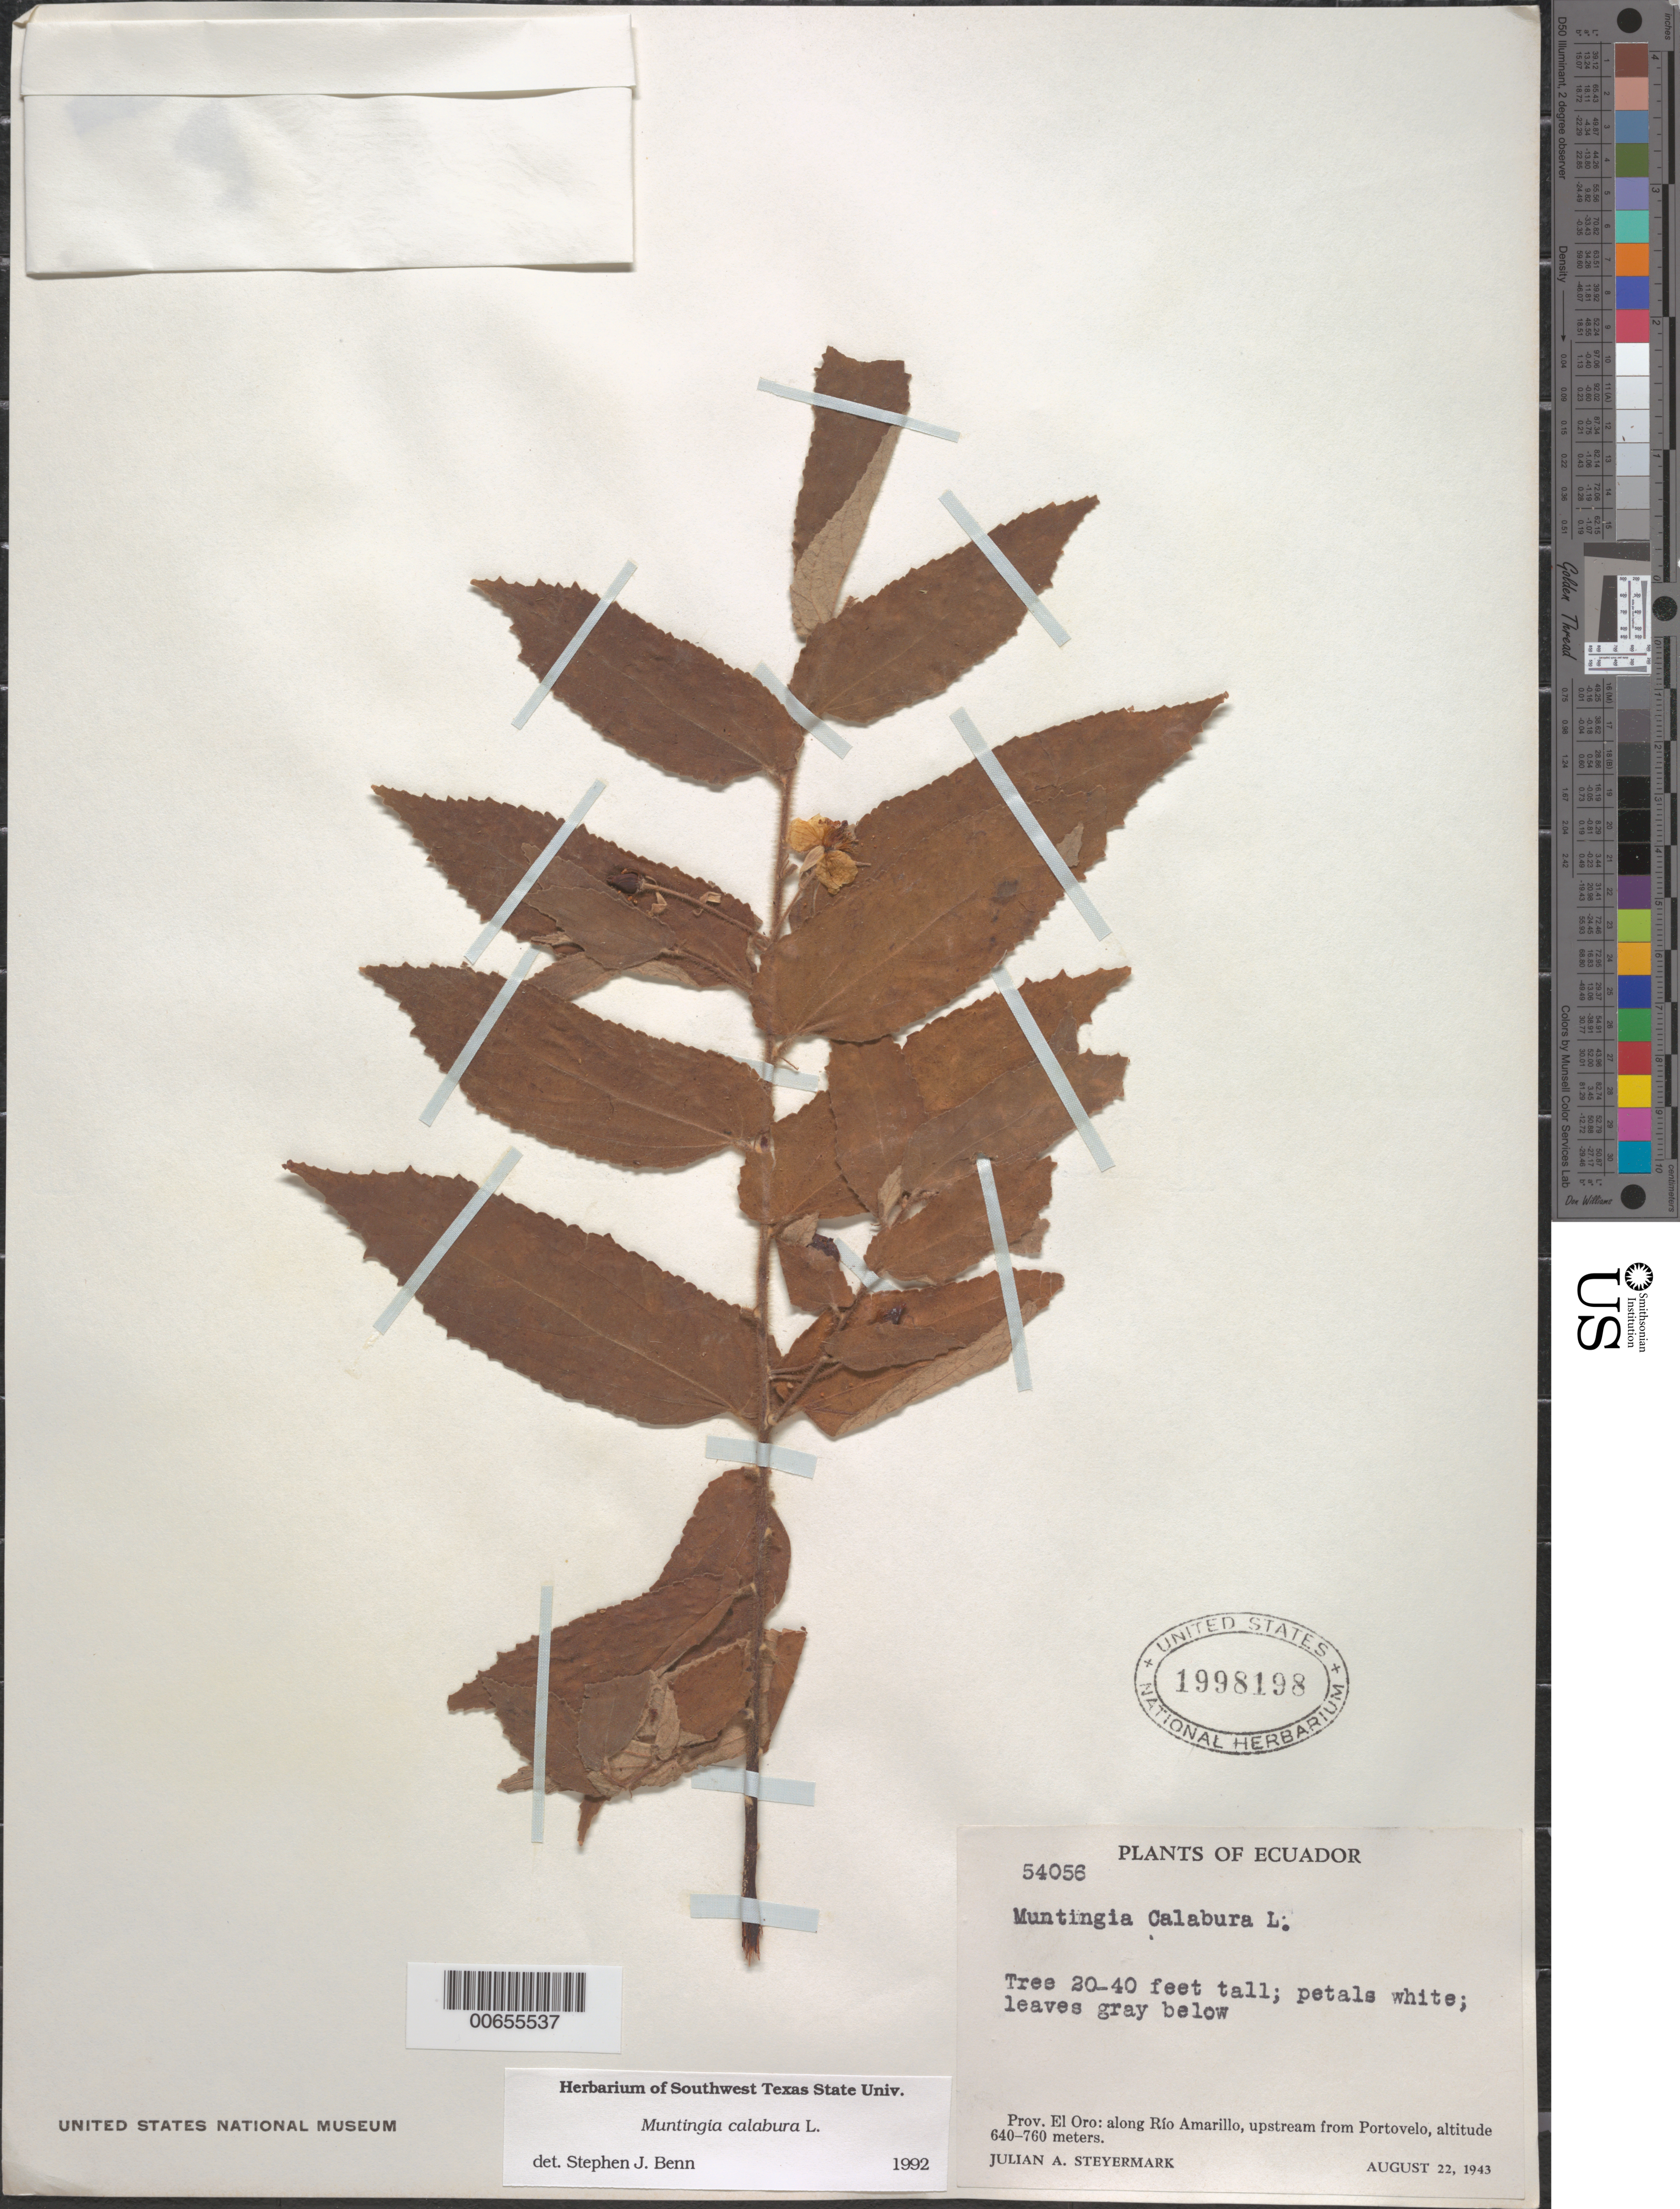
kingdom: Plantae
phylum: Tracheophyta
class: Magnoliopsida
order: Malvales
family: Muntingiaceae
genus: Muntingia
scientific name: Muntingia calabura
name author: L.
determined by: Benn, S. J.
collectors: J. Steyermark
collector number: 54056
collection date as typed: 22 Aug 1943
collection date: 1943-08-22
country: Ecuador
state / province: El Oro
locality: Along Río Amarillo, upstream from Portovelo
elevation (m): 640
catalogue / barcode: US 1998198